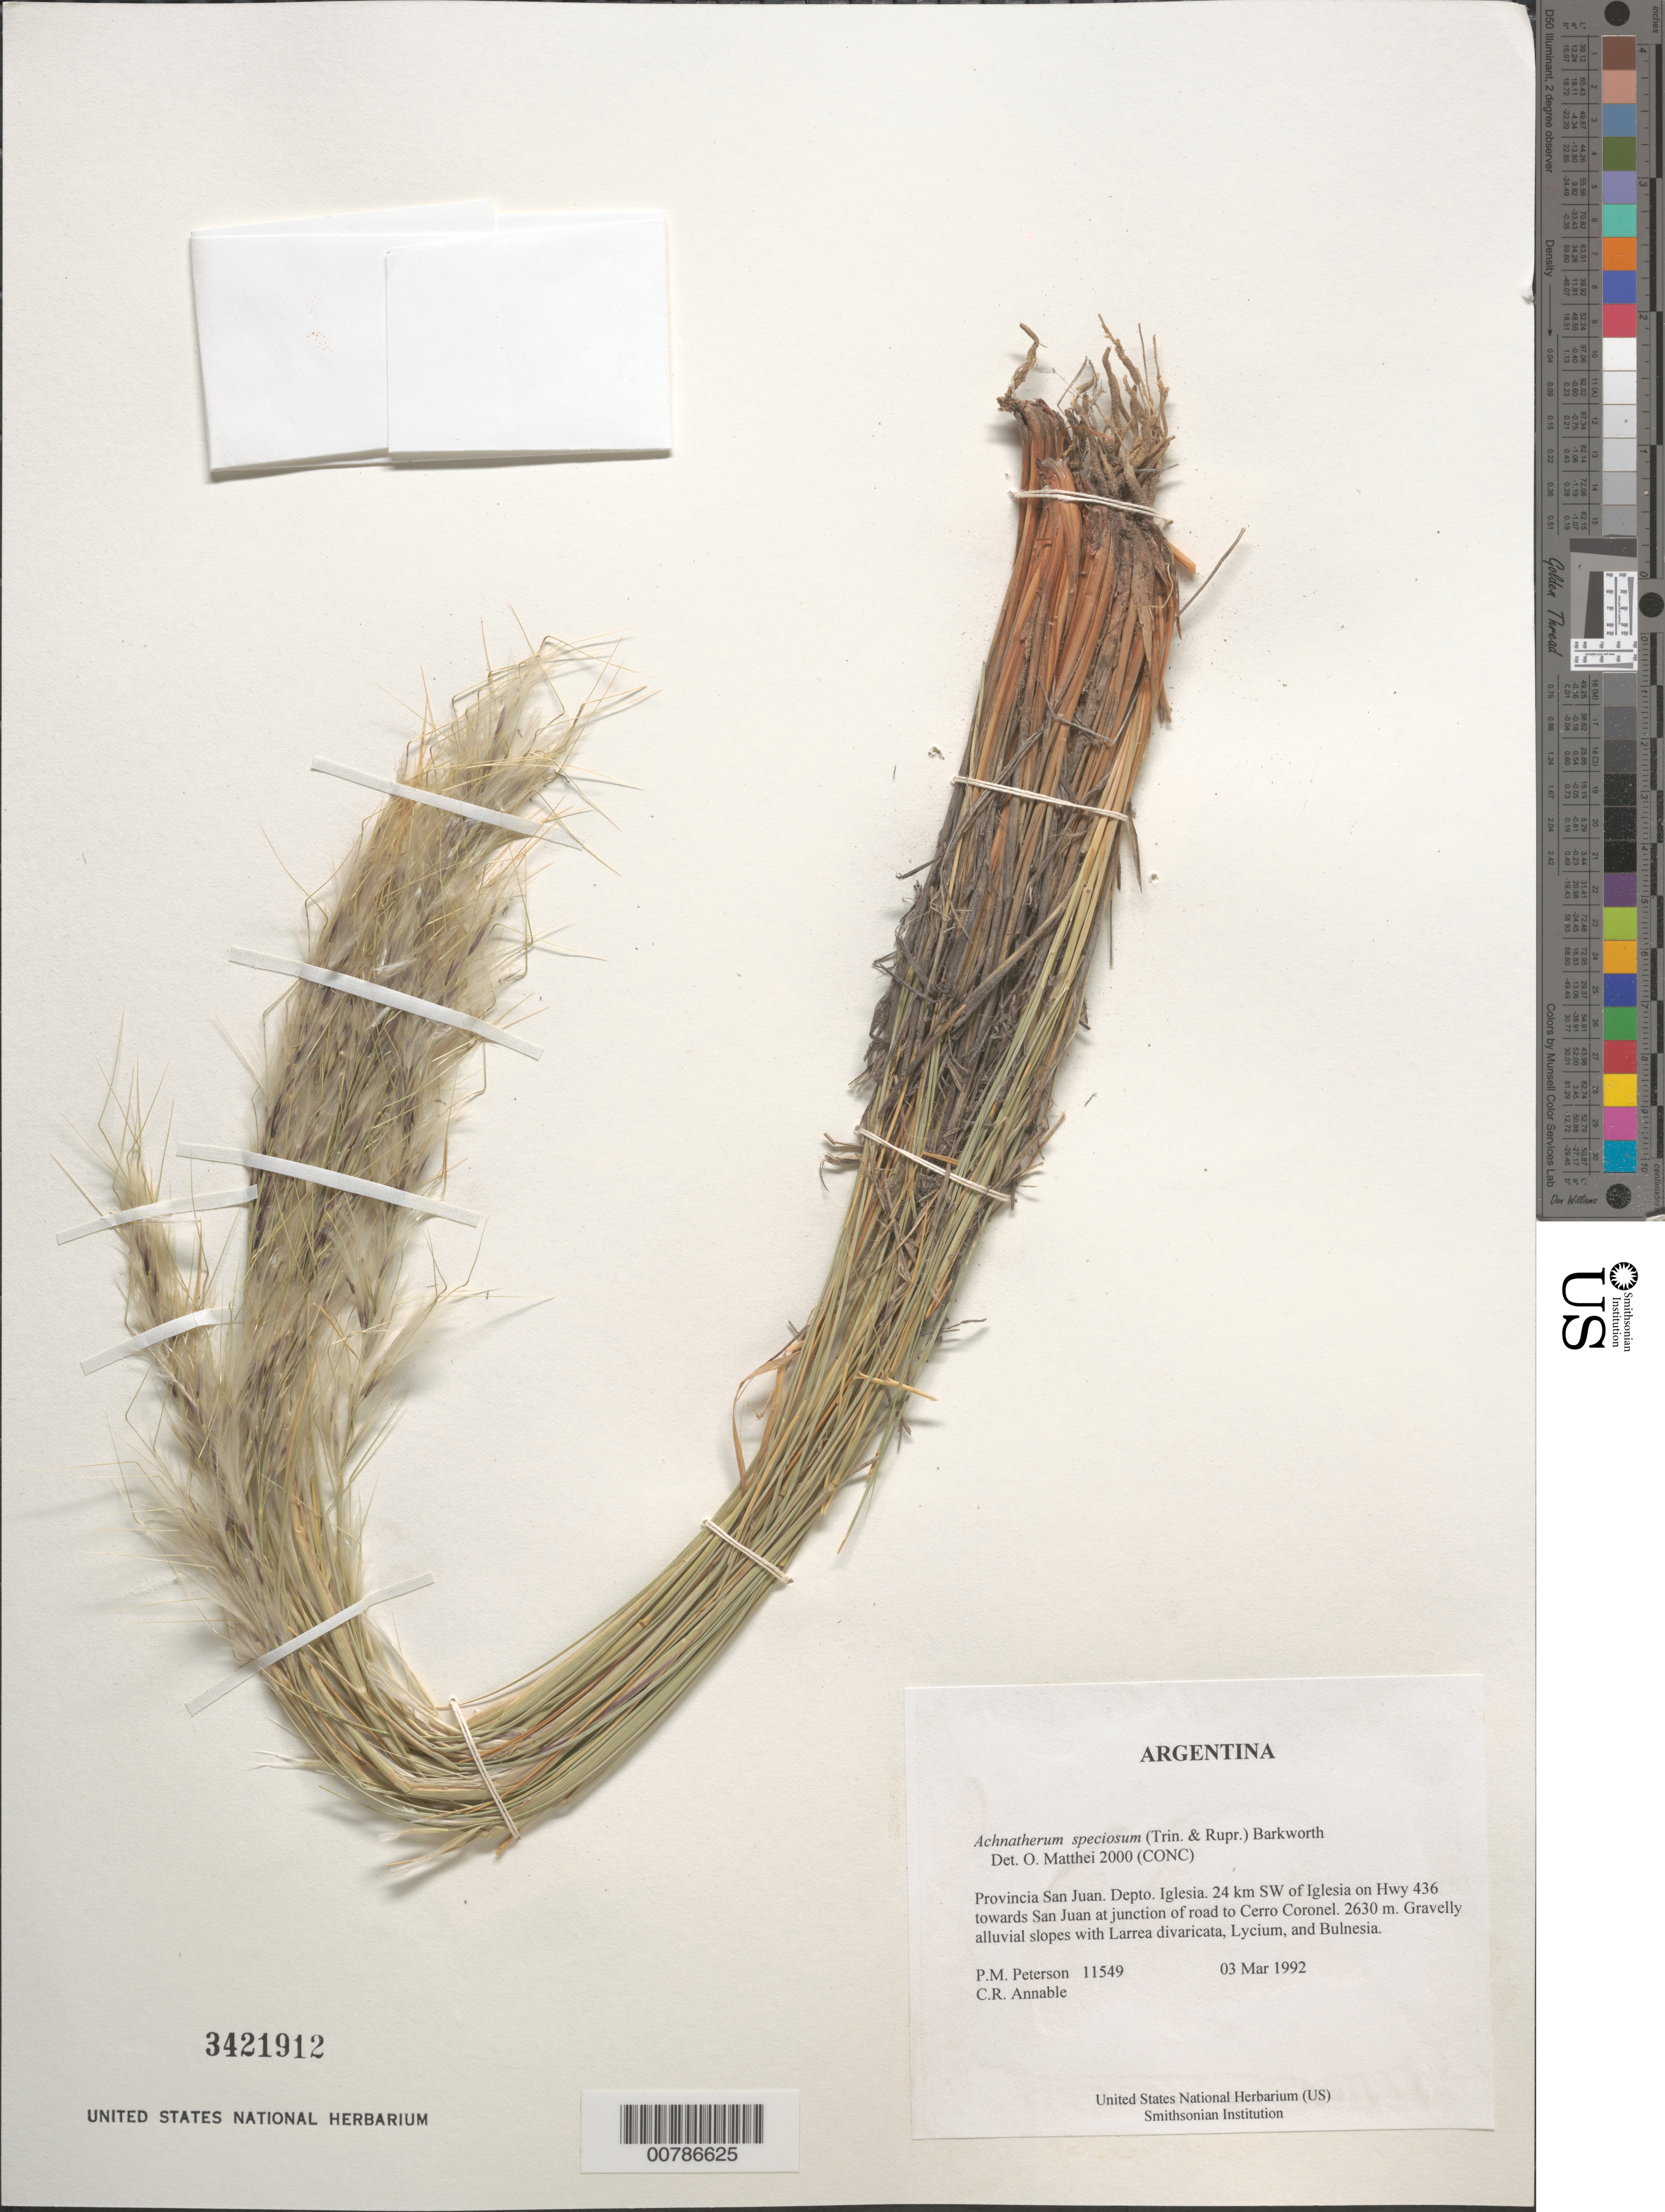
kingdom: Plantae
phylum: Tracheophyta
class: Liliopsida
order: Poales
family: Poaceae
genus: Pappostipa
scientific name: Pappostipa speciosa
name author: (Trin. & Rupr.) Romasch.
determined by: Matthei, O. R.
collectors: P. M. Peterson & C. R. Annable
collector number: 11549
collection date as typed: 03 Mar 1992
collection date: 1992-03-03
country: Argentina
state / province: San Juan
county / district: Iglesia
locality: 24 km SW of Iglesia on Hwy 436 towards San Juan at junction of road to Cerro Coronel.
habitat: Gravelly alluvial slopes with Larrea divaricata, Lycium, and Bulnesia.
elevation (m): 2630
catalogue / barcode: US 3421912